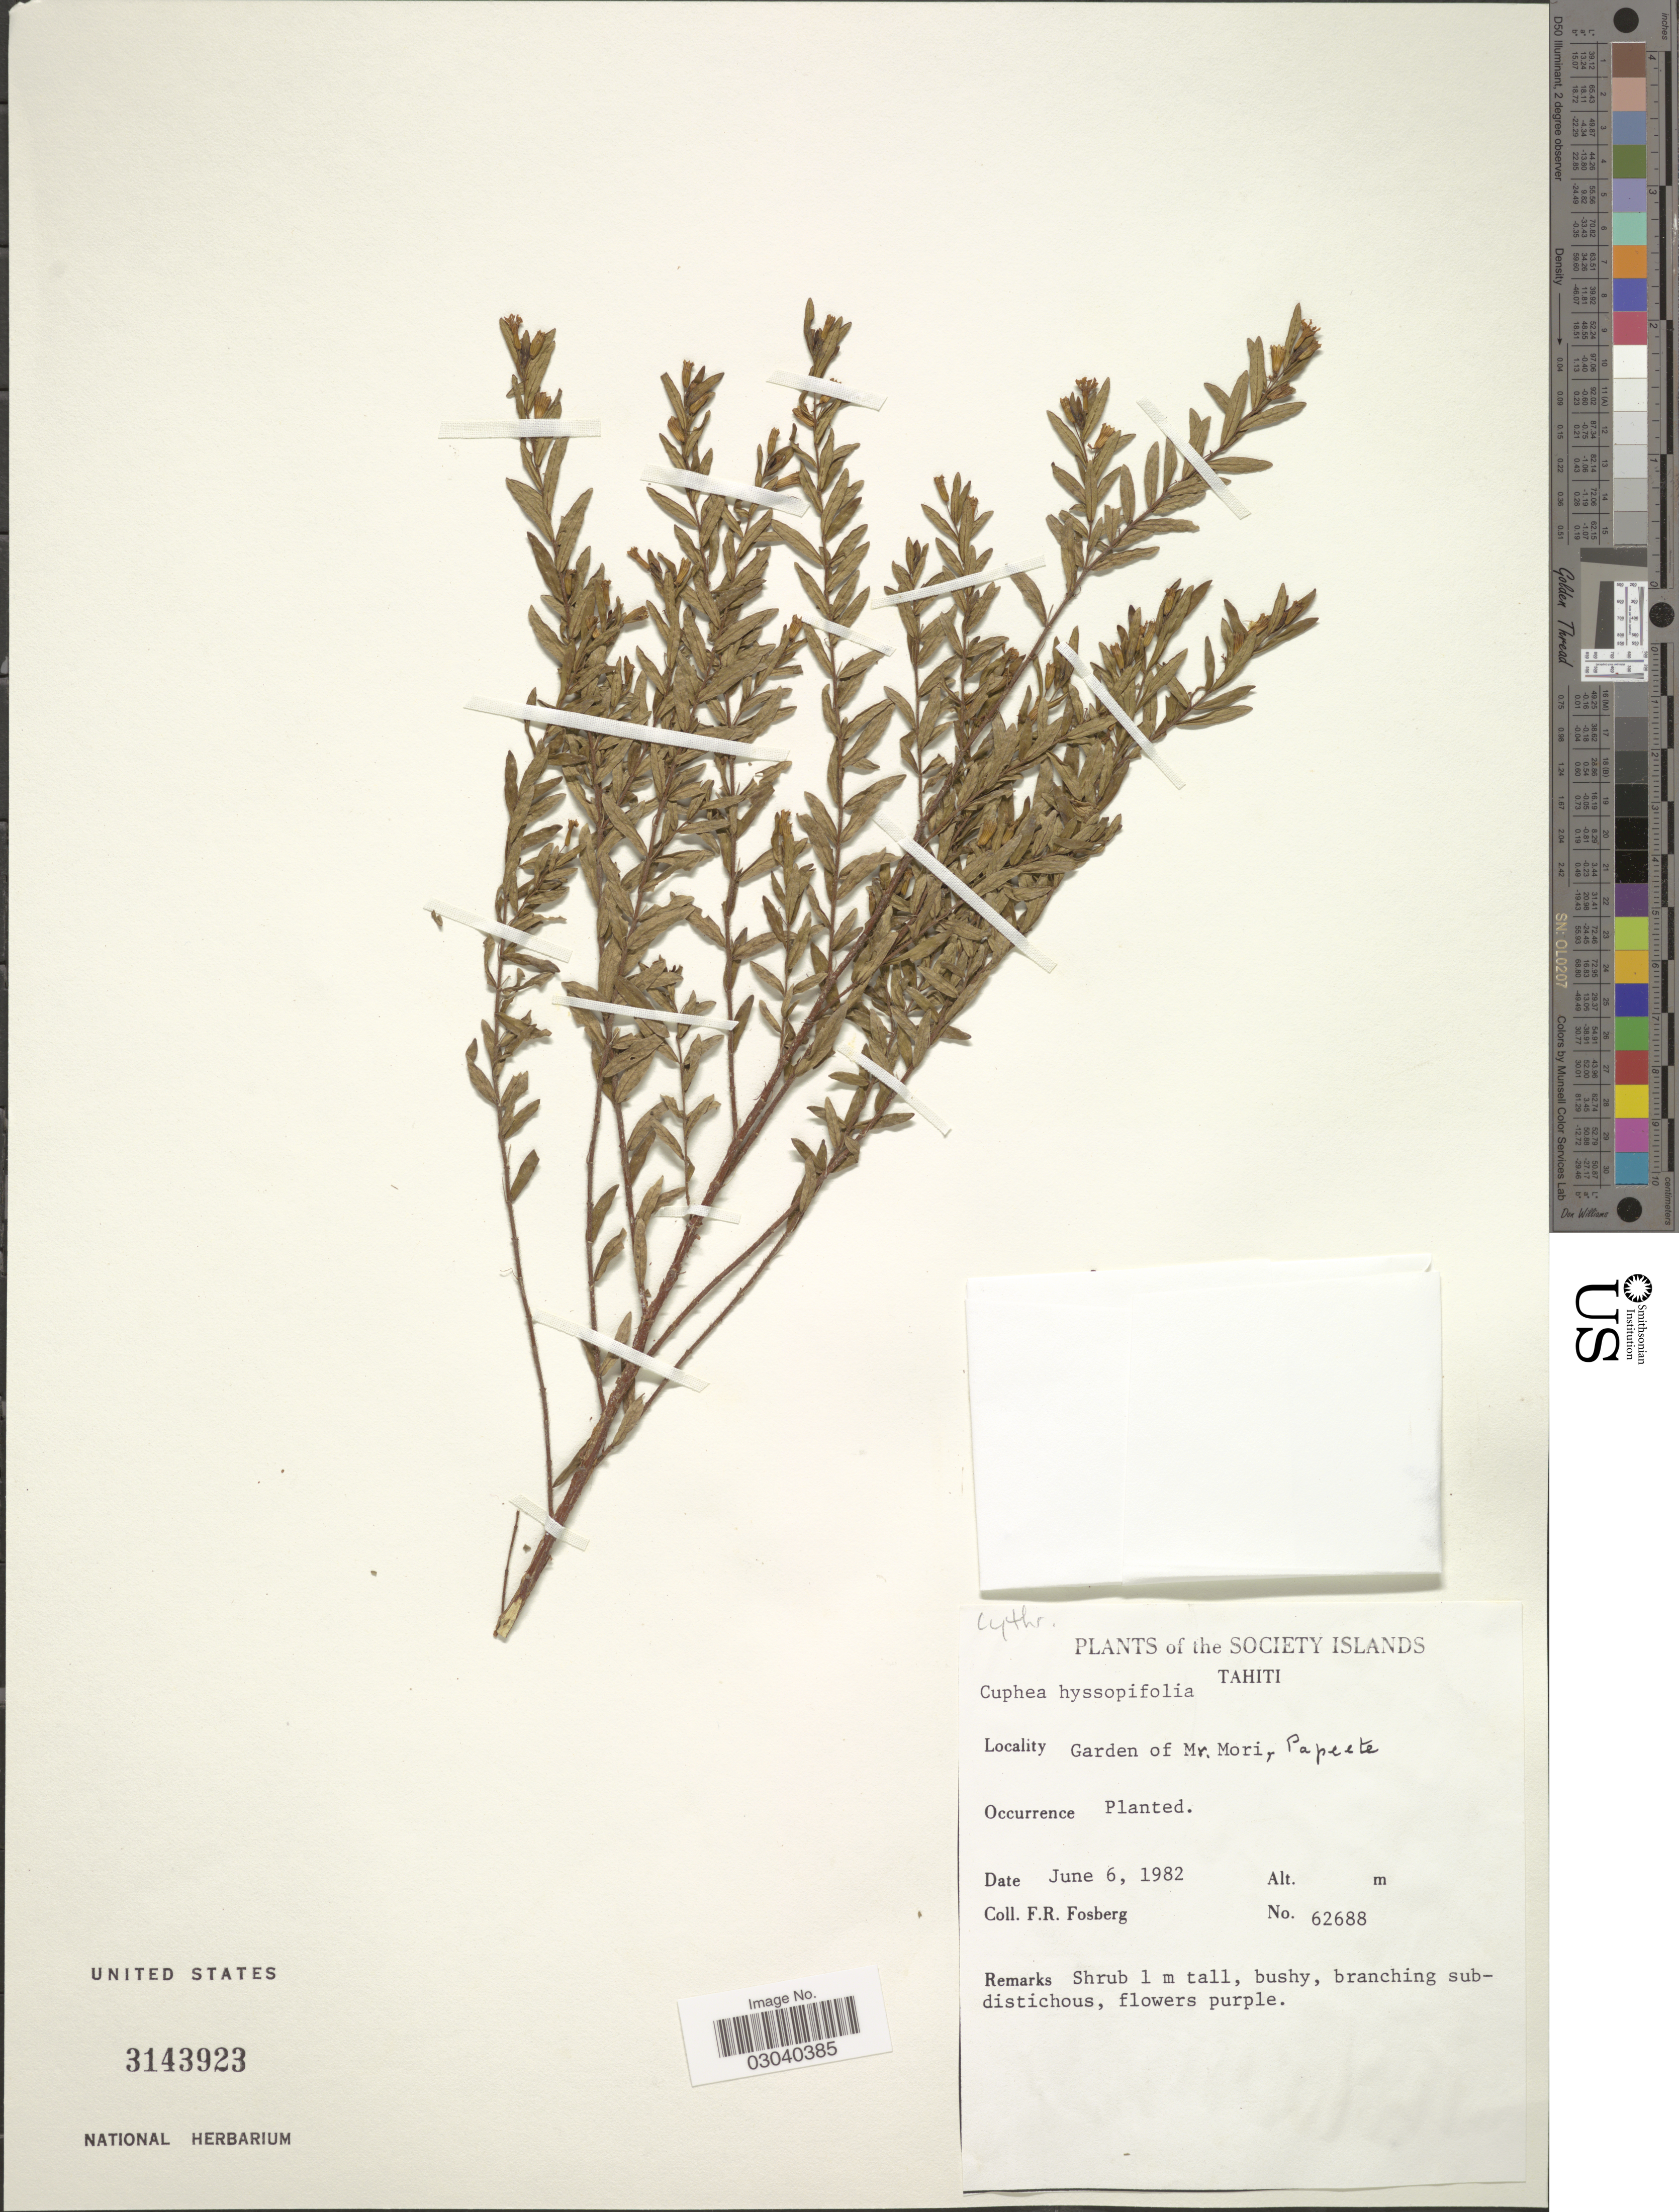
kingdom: Plantae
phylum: Tracheophyta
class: Magnoliopsida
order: Myrtales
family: Lythraceae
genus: Cuphea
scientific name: Cuphea hyssopifolia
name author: Kunth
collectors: F. R. Fosberg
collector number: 62688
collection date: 1982-06-06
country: French Polynesia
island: Tahiti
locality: Society Islands. Tahiti. Garden of Mr. Mori, Papeete.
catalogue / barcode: US 3143923